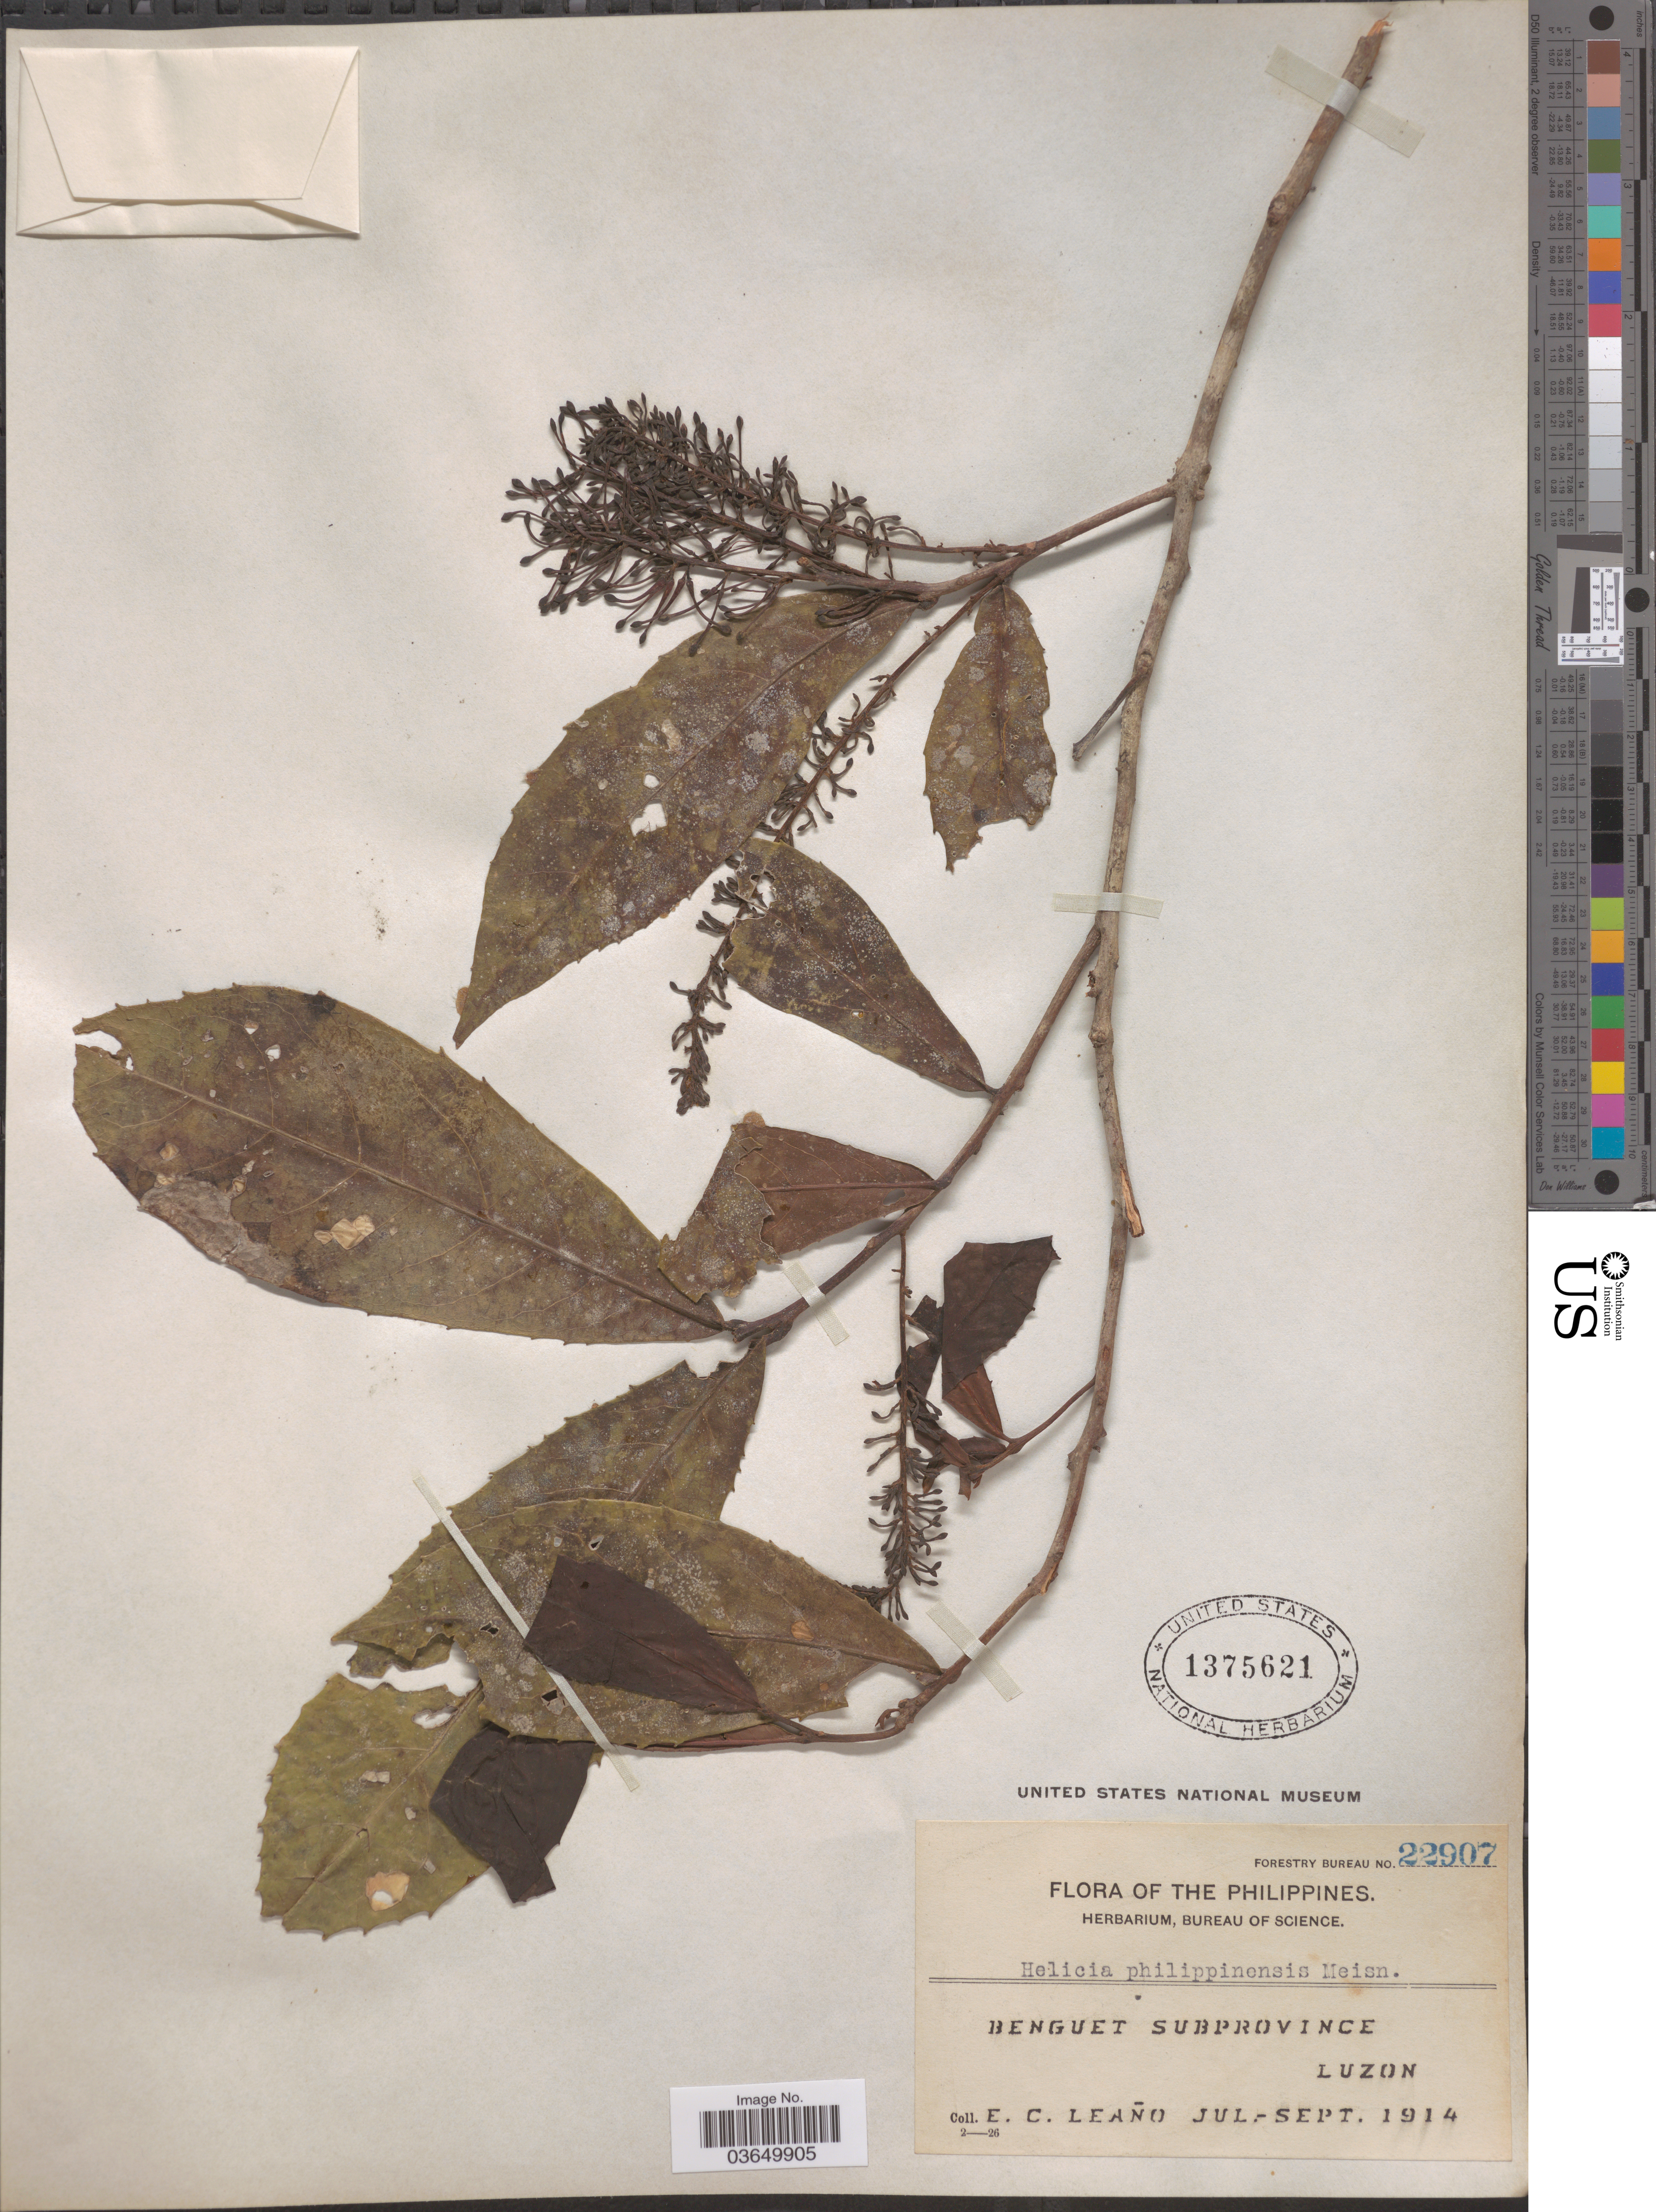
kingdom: Plantae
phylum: Tracheophyta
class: Magnoliopsida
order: Proteales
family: Proteaceae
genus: Helicia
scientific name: Helicia cumingiana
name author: C. Presl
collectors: E. Leano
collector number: Forestry Bureau 22907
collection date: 1914-07/1914-09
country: Philippines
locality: Benguet Subprovince. Luzon.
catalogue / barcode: US 1375621